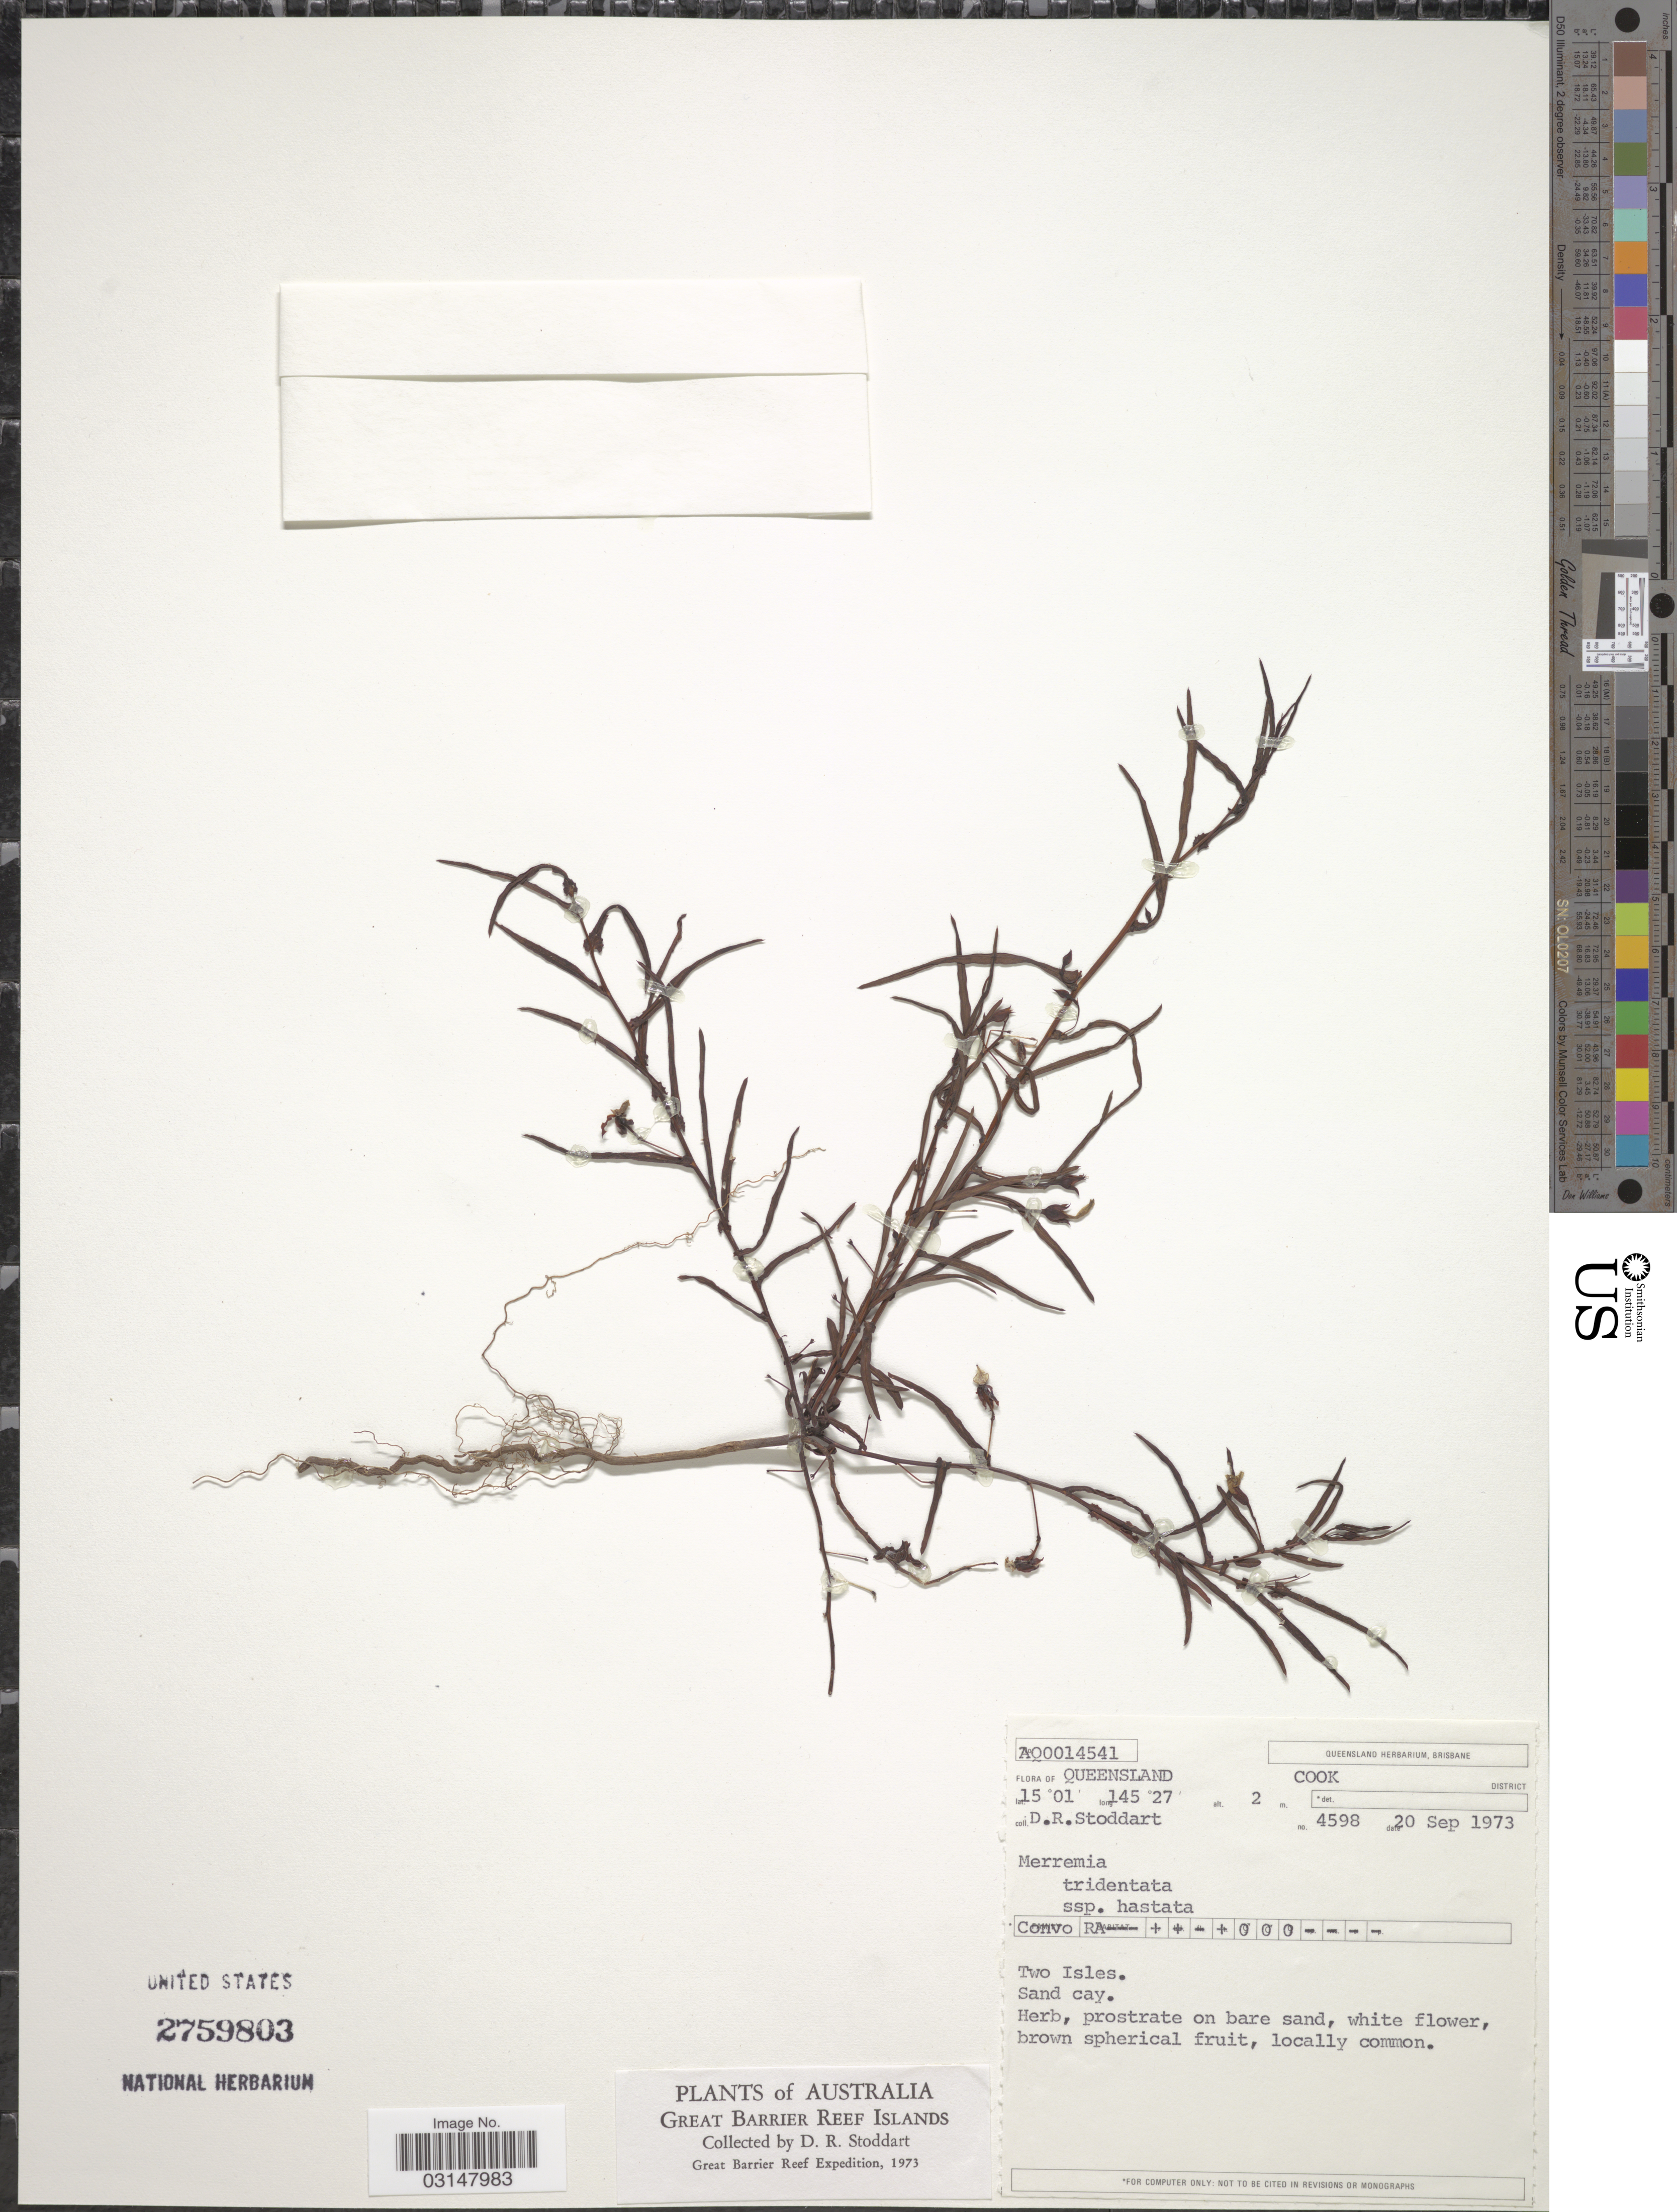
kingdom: Plantae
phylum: Tracheophyta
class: Magnoliopsida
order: Solanales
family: Convolvulaceae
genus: Xenostegia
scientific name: Xenostegia tridentata subsp. hastata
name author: (Ooststr.) Parmar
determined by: Strong, Mark T., (BOT), Smithsonian Institution - National Museum of Natural History (UNITED STATES)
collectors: D. R. Stoddart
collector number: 4598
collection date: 1973-09-20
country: Australia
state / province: Queensland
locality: Cook District. Two Isles. Great Barrier Reef Islands.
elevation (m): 2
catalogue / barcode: US 2759803